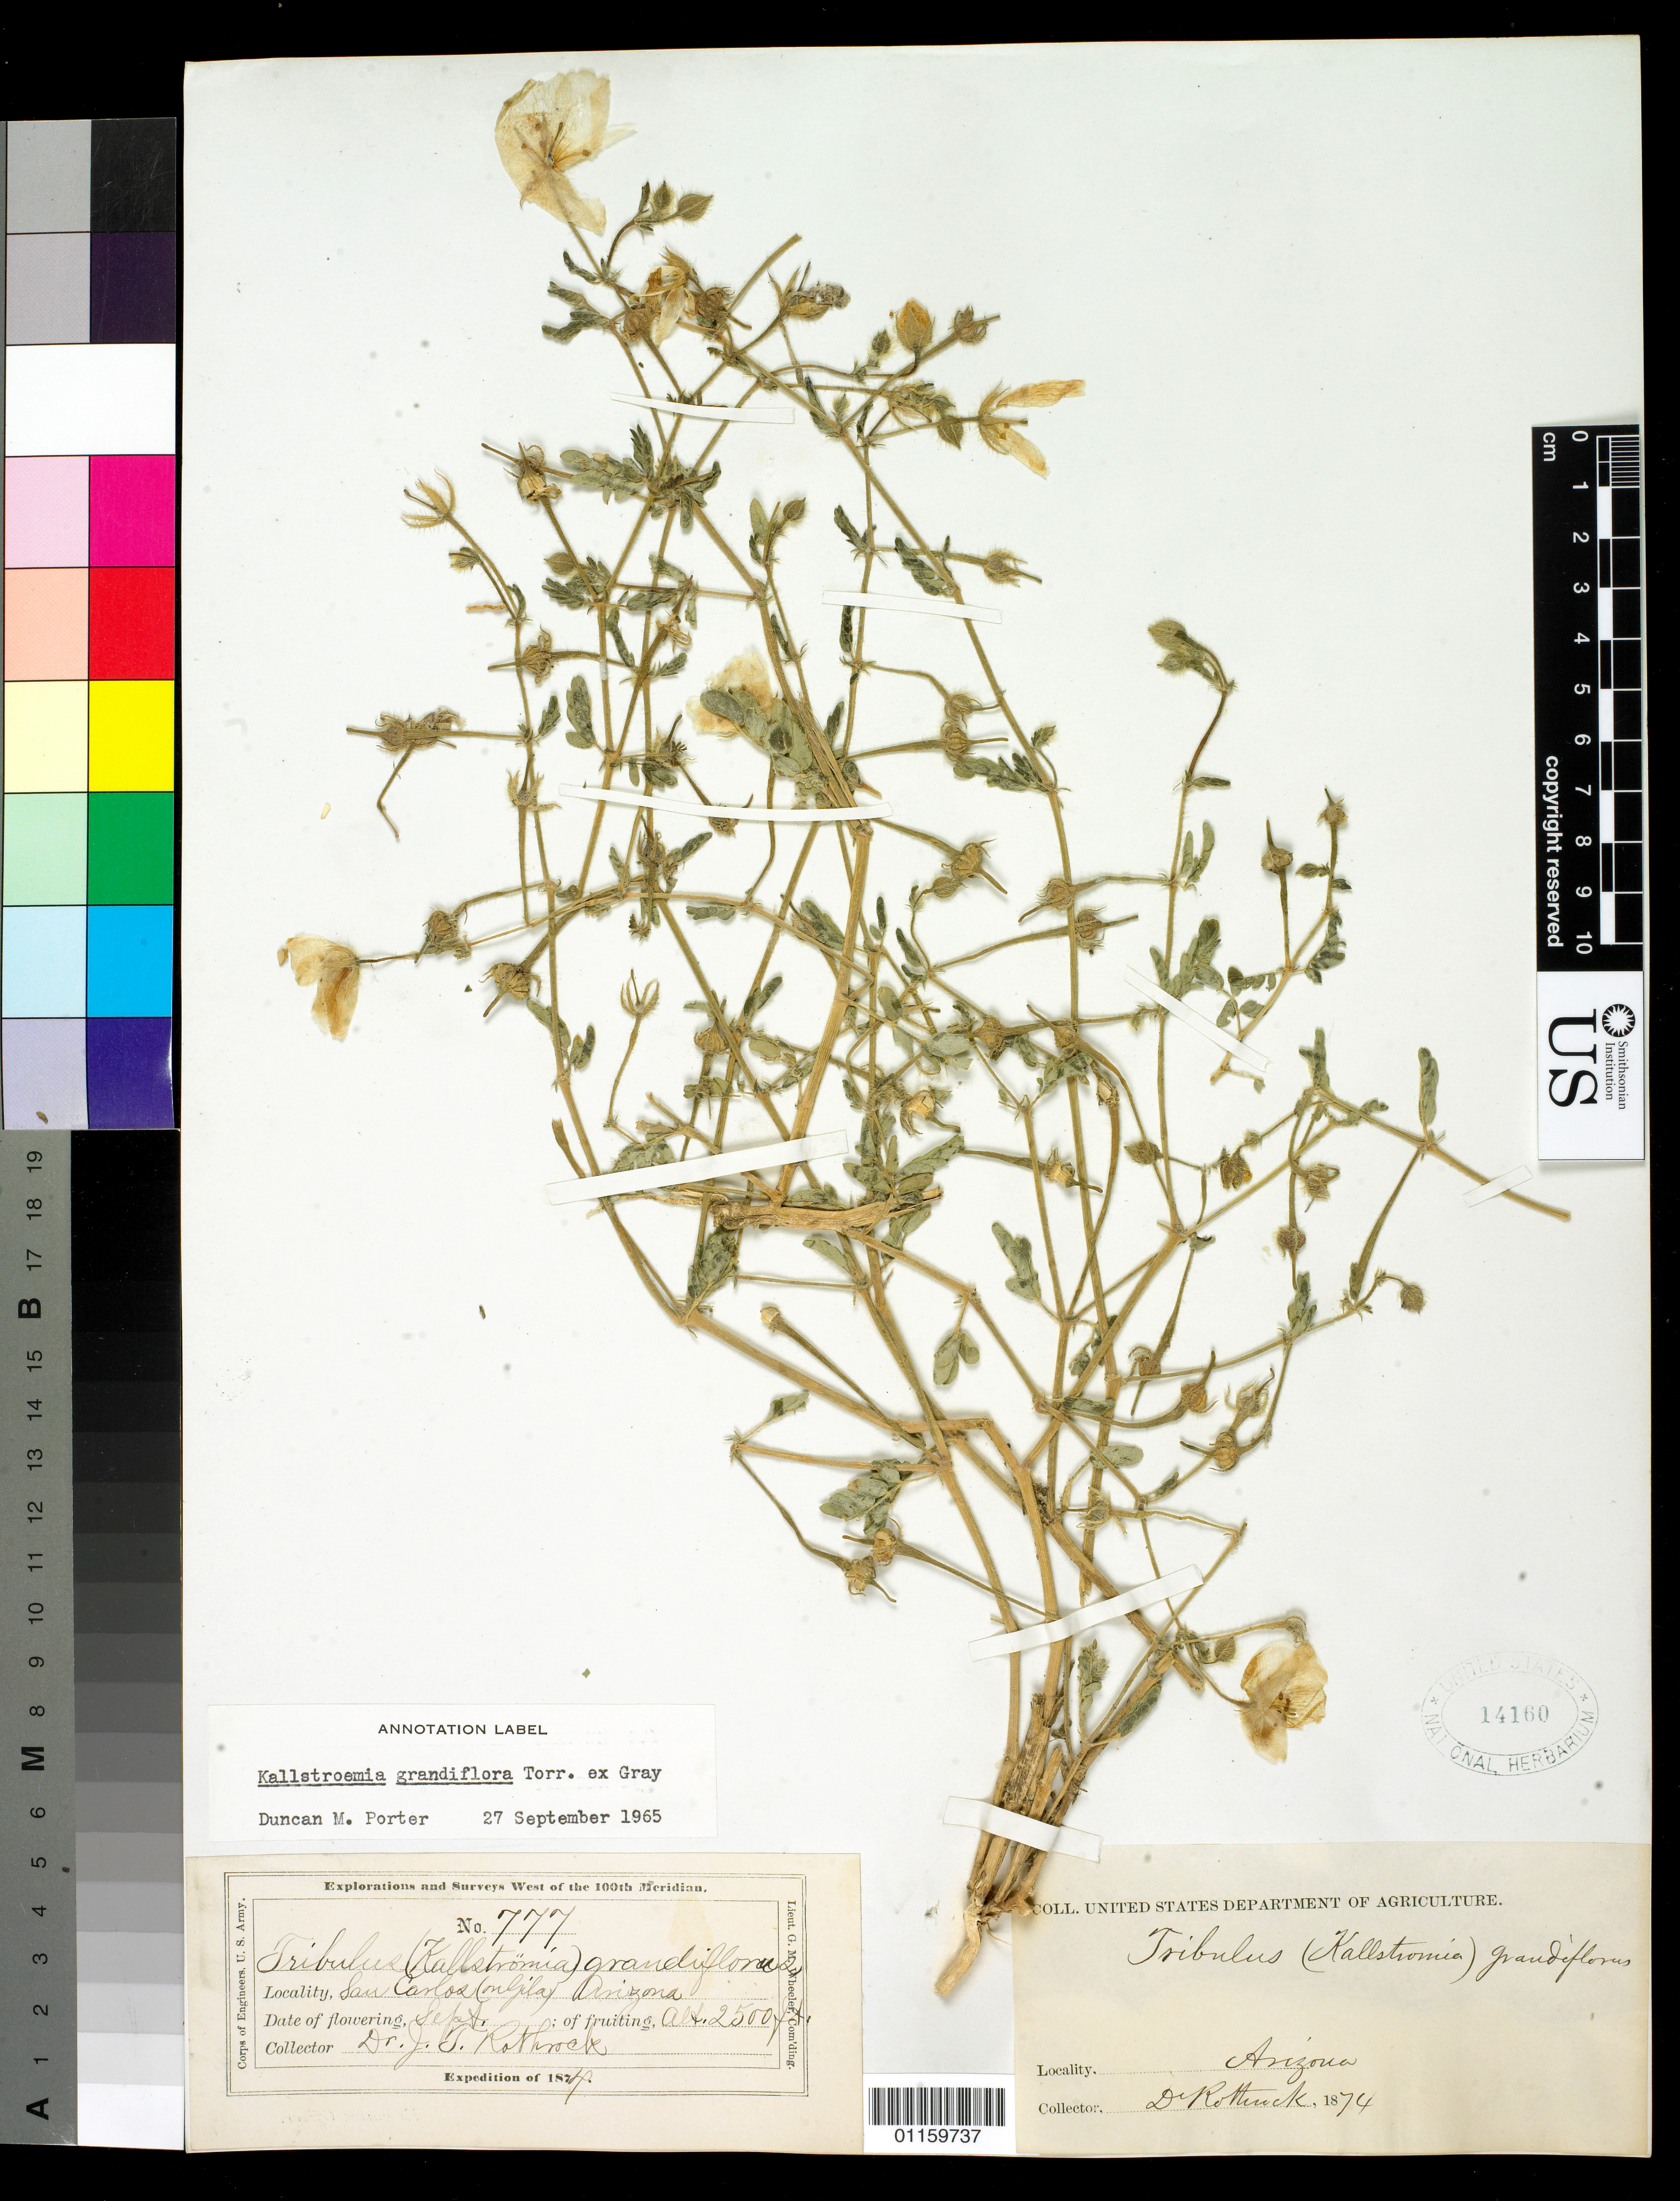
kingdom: Plantae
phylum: Tracheophyta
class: Magnoliopsida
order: Zygophyllales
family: Zygophyllaceae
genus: Kallstroemia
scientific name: Kallstroemia grandiflora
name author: Torr. ex A. Gray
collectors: J. T. Rothrock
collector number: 777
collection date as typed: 1874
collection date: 1874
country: United States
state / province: Arizona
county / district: Gila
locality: San Carlos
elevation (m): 762